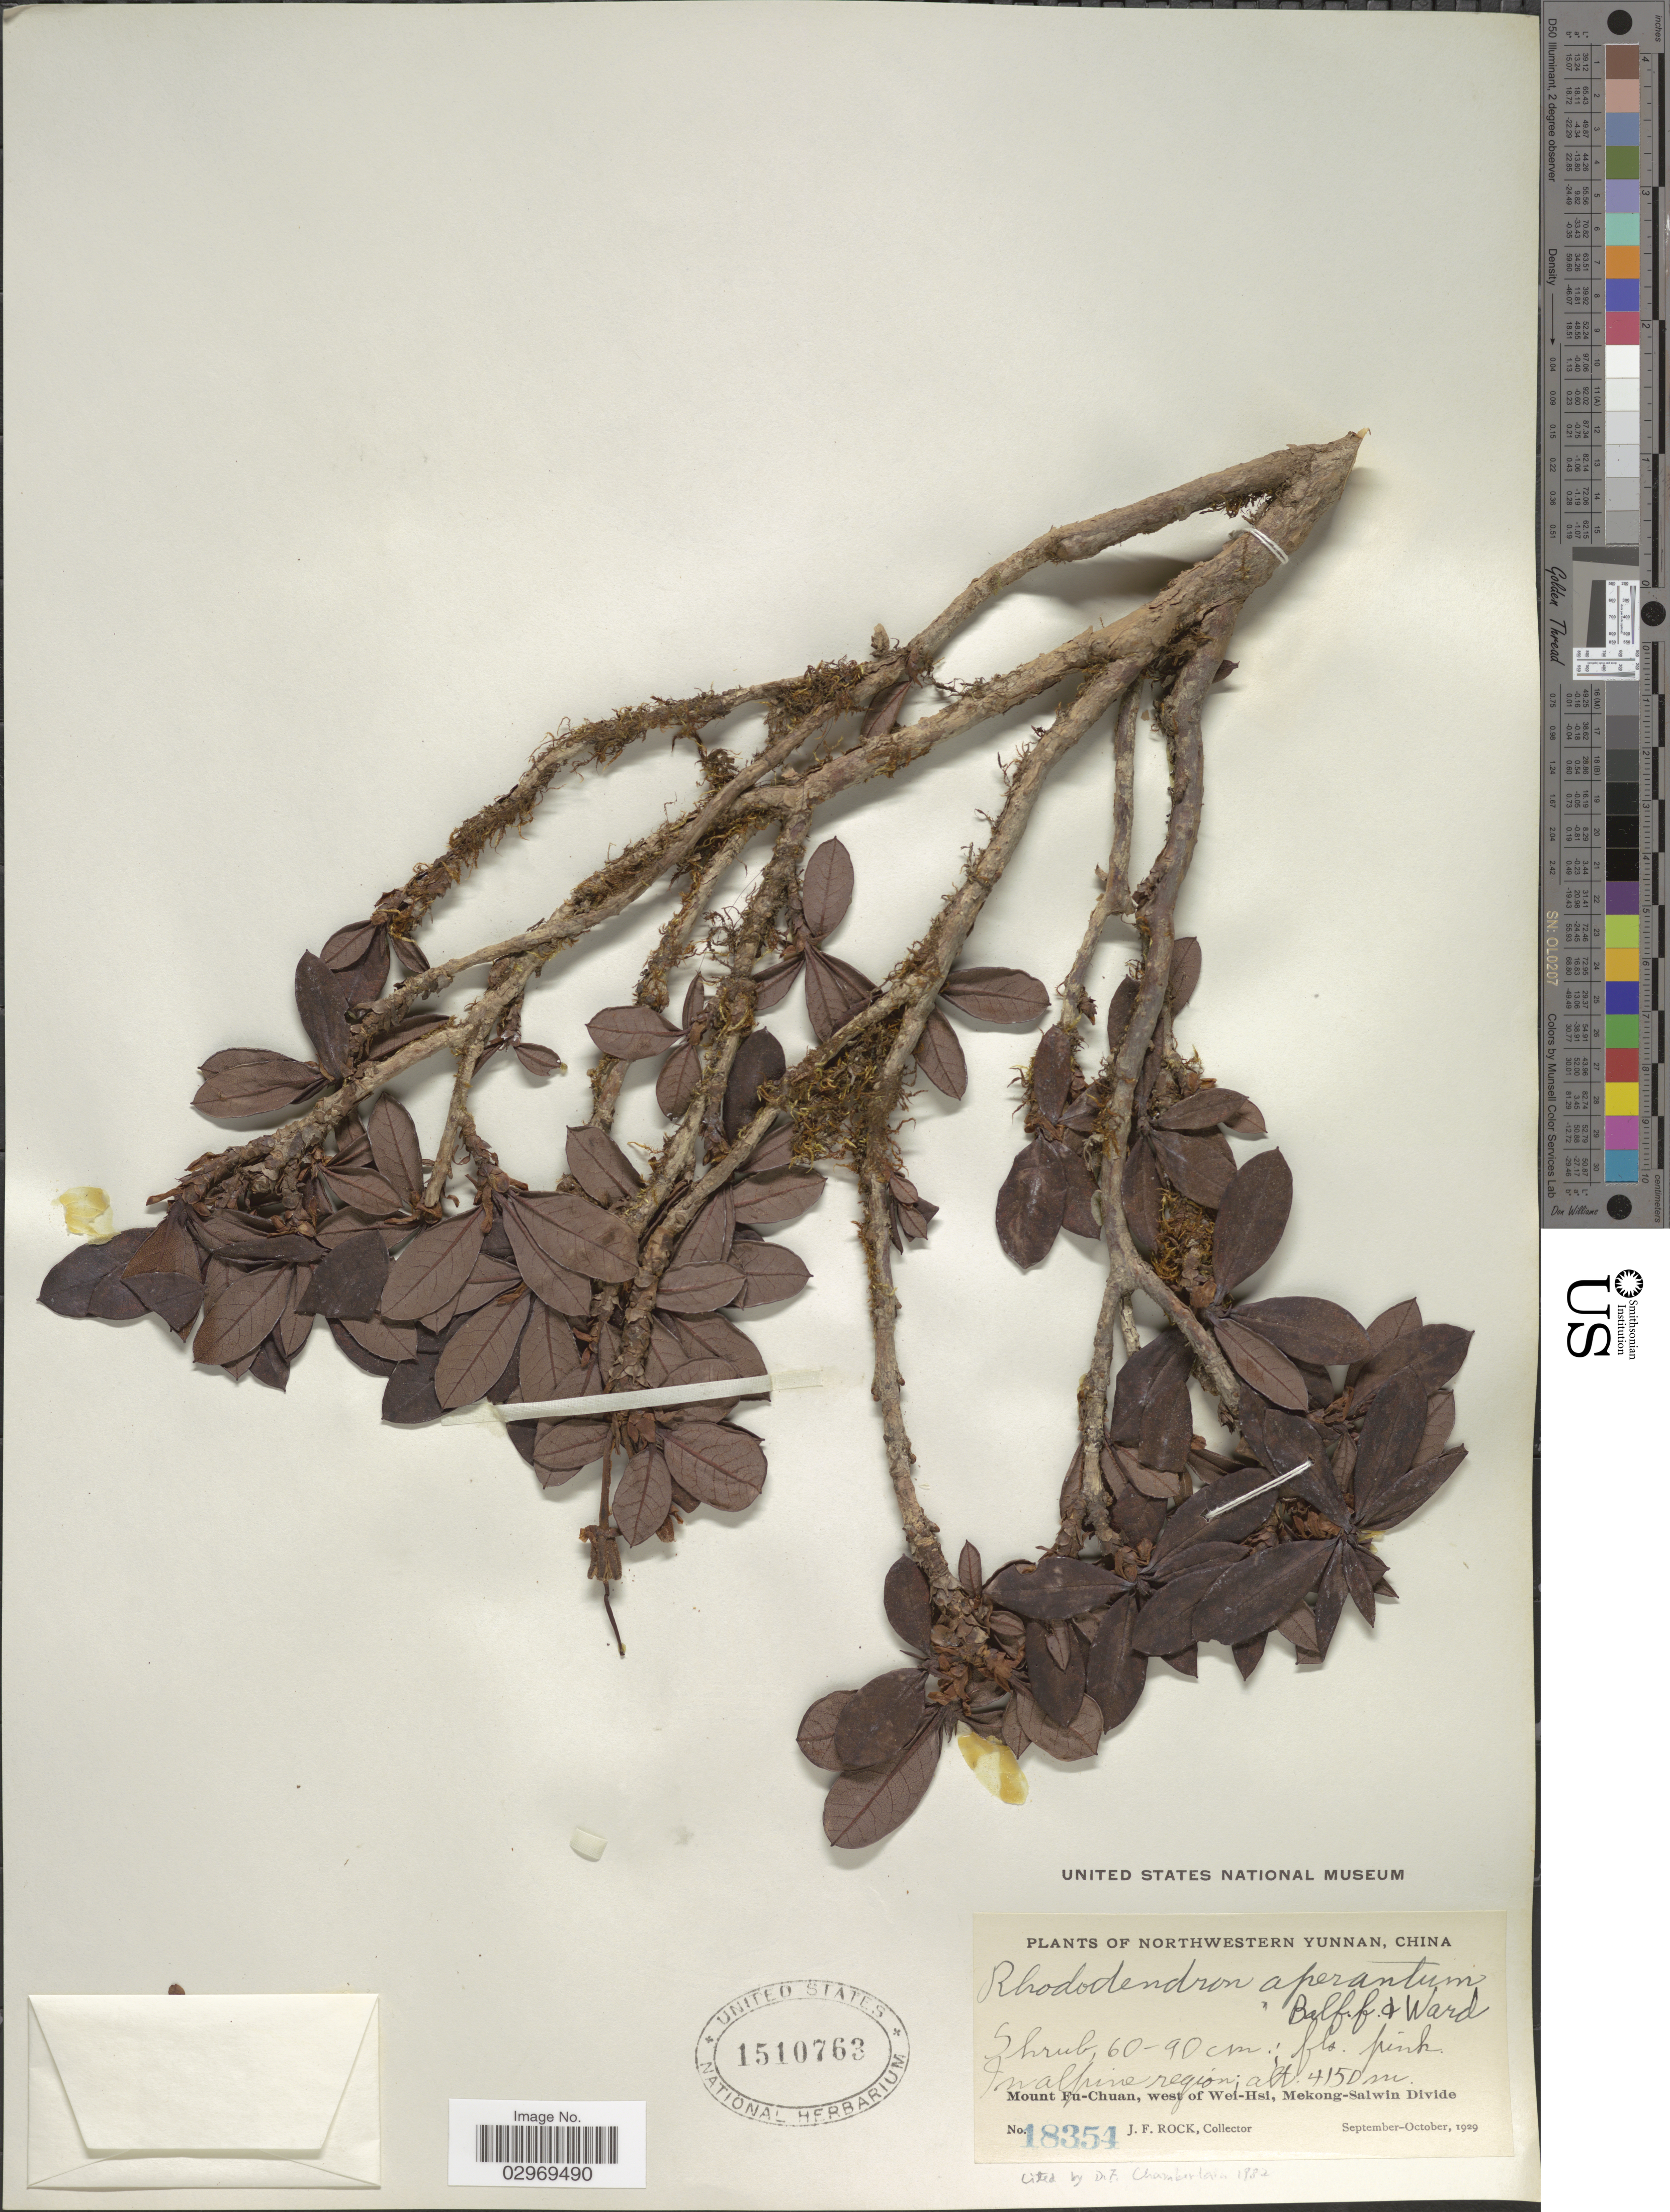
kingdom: Plantae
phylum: Tracheophyta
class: Magnoliopsida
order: Ericales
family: Ericaceae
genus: Rhododendron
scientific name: Rhododendron aperantum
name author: Balf. f. & Ward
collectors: J. Rock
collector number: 18354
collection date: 1929-09/1929-10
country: China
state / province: Yunnan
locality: Northwestern Yunnan, Mount Fu-Chuan, west of Wei-Hsi, Mekong-Salwin Divide.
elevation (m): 4150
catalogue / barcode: US 1510763